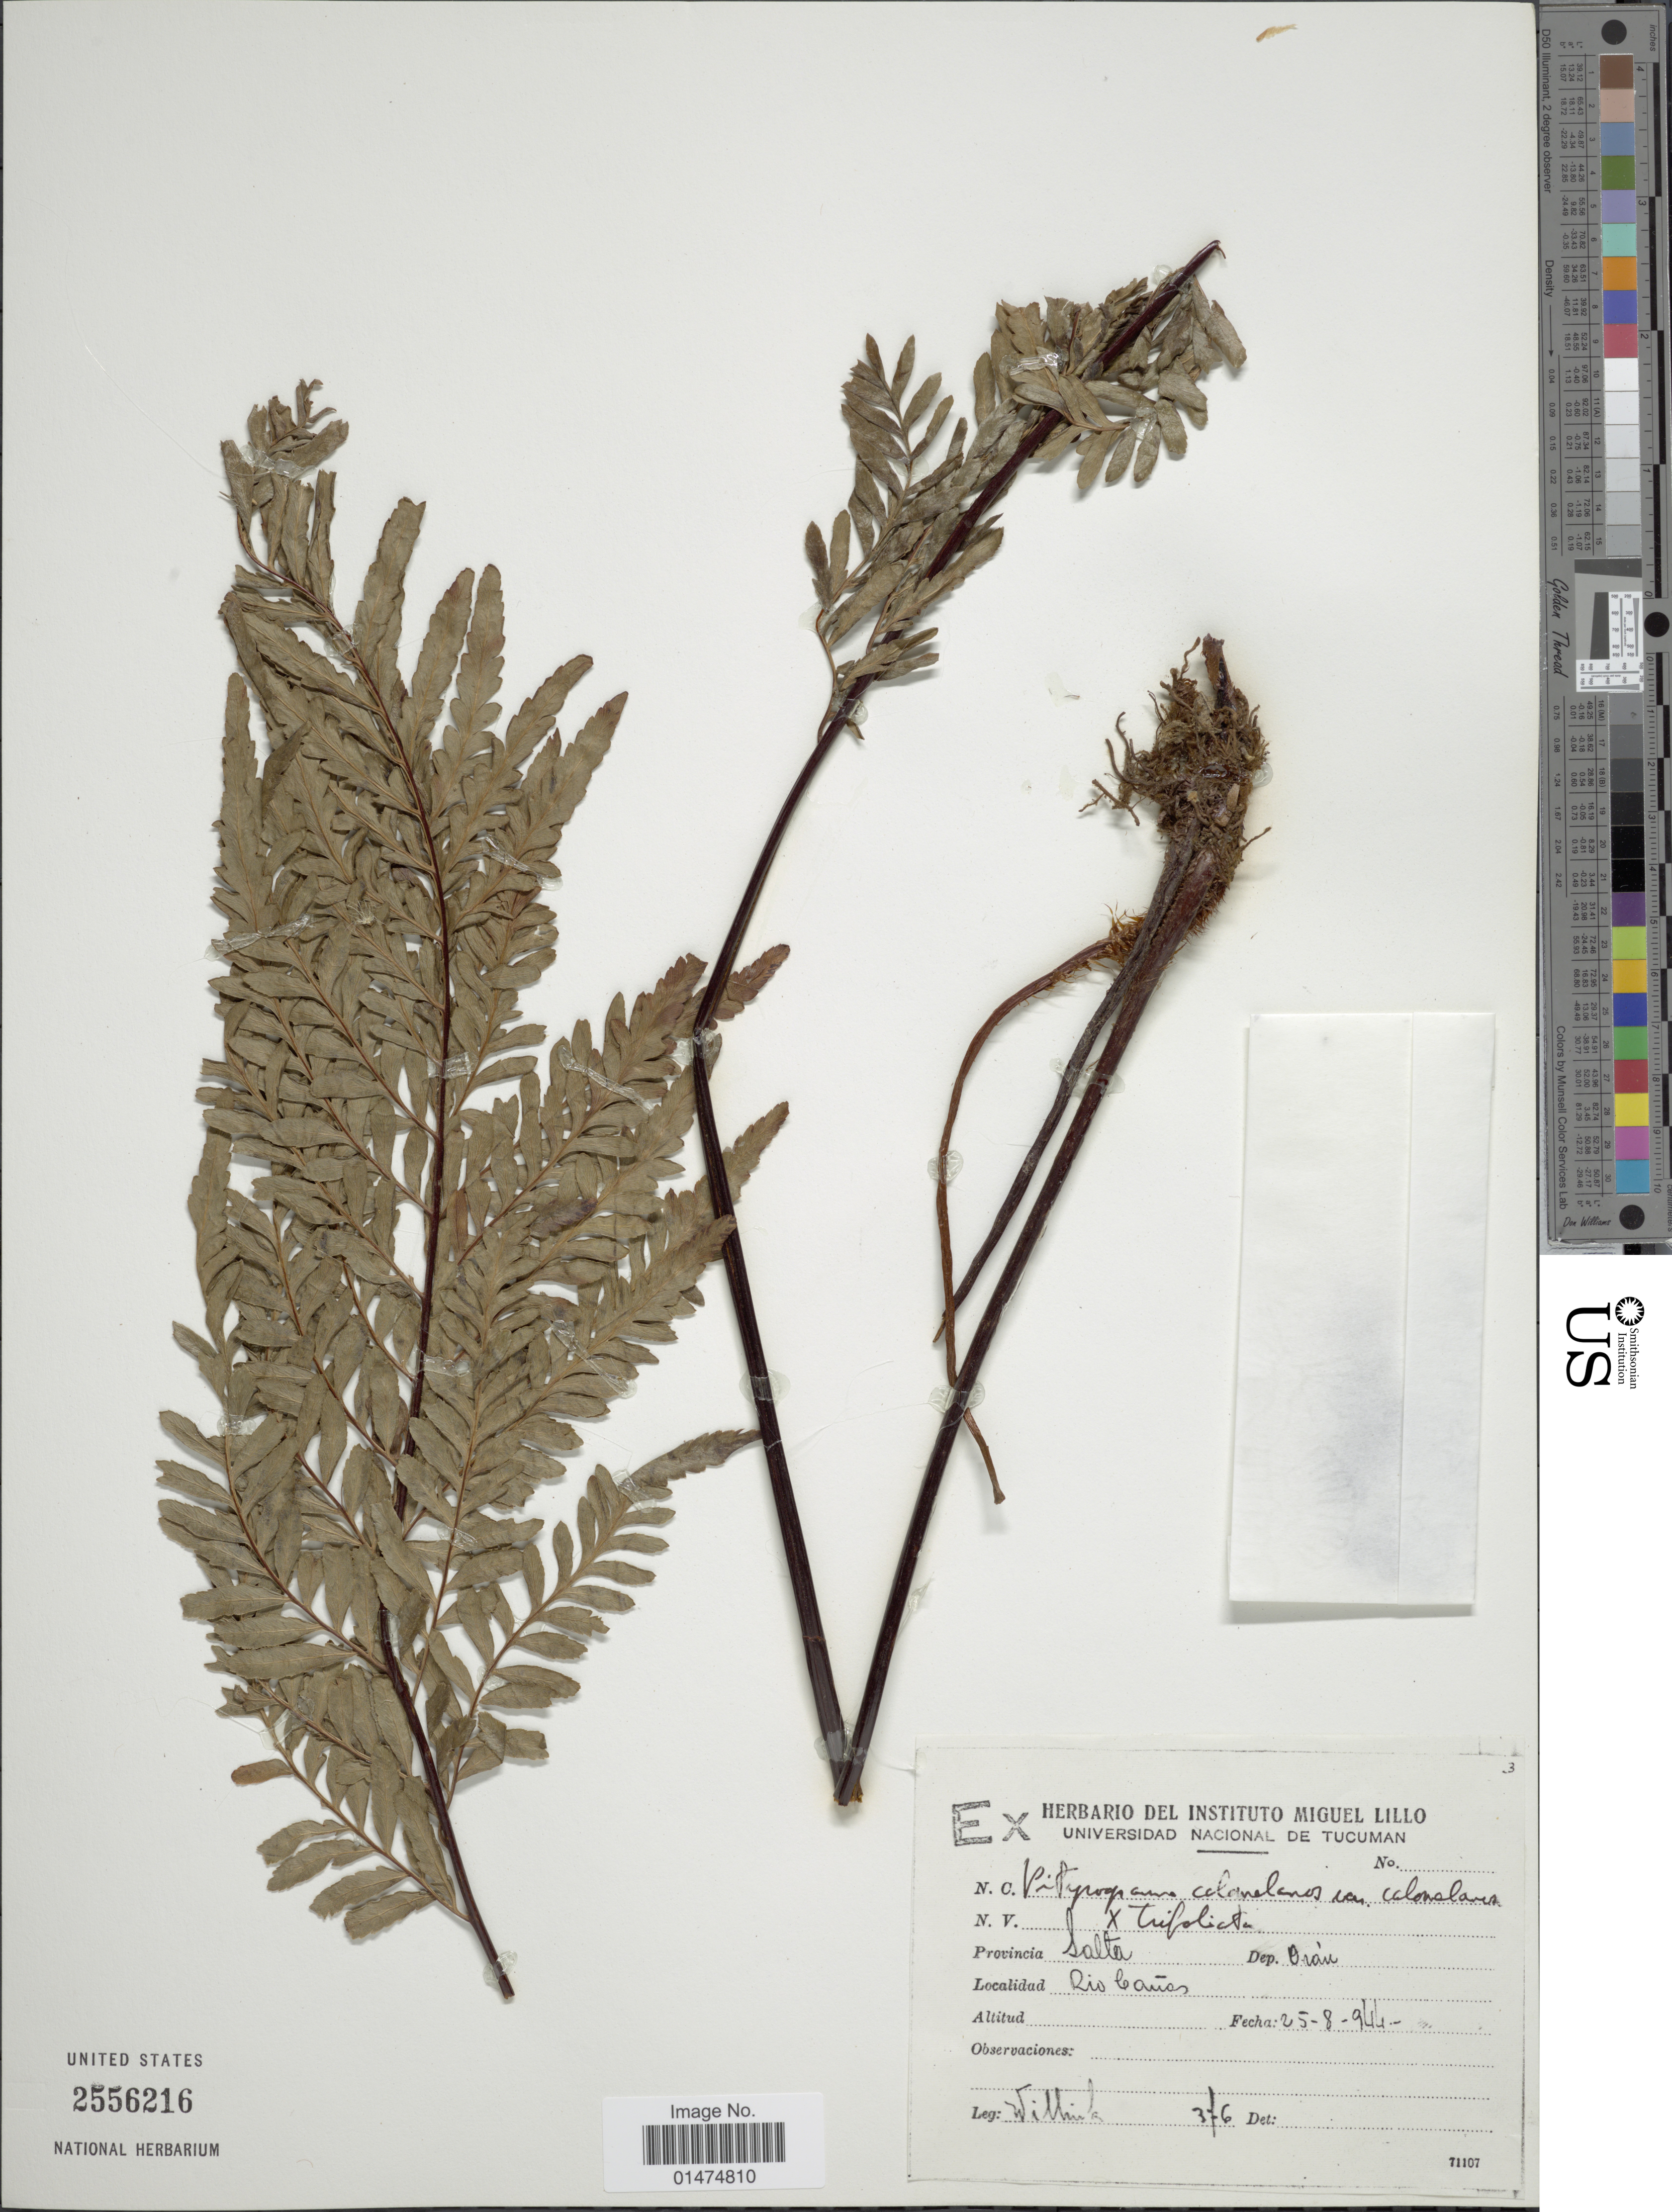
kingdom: Plantae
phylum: Tracheophyta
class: Polypodiopsida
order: Polypodiales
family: Pteridaceae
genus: Pityrogramma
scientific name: Pityrogramma calomelanos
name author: (L.) Link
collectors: -- Williams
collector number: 376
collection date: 1944-08-25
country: Argentina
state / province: Salta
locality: Rio Banes. Dep. Dran.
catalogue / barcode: US 2556216